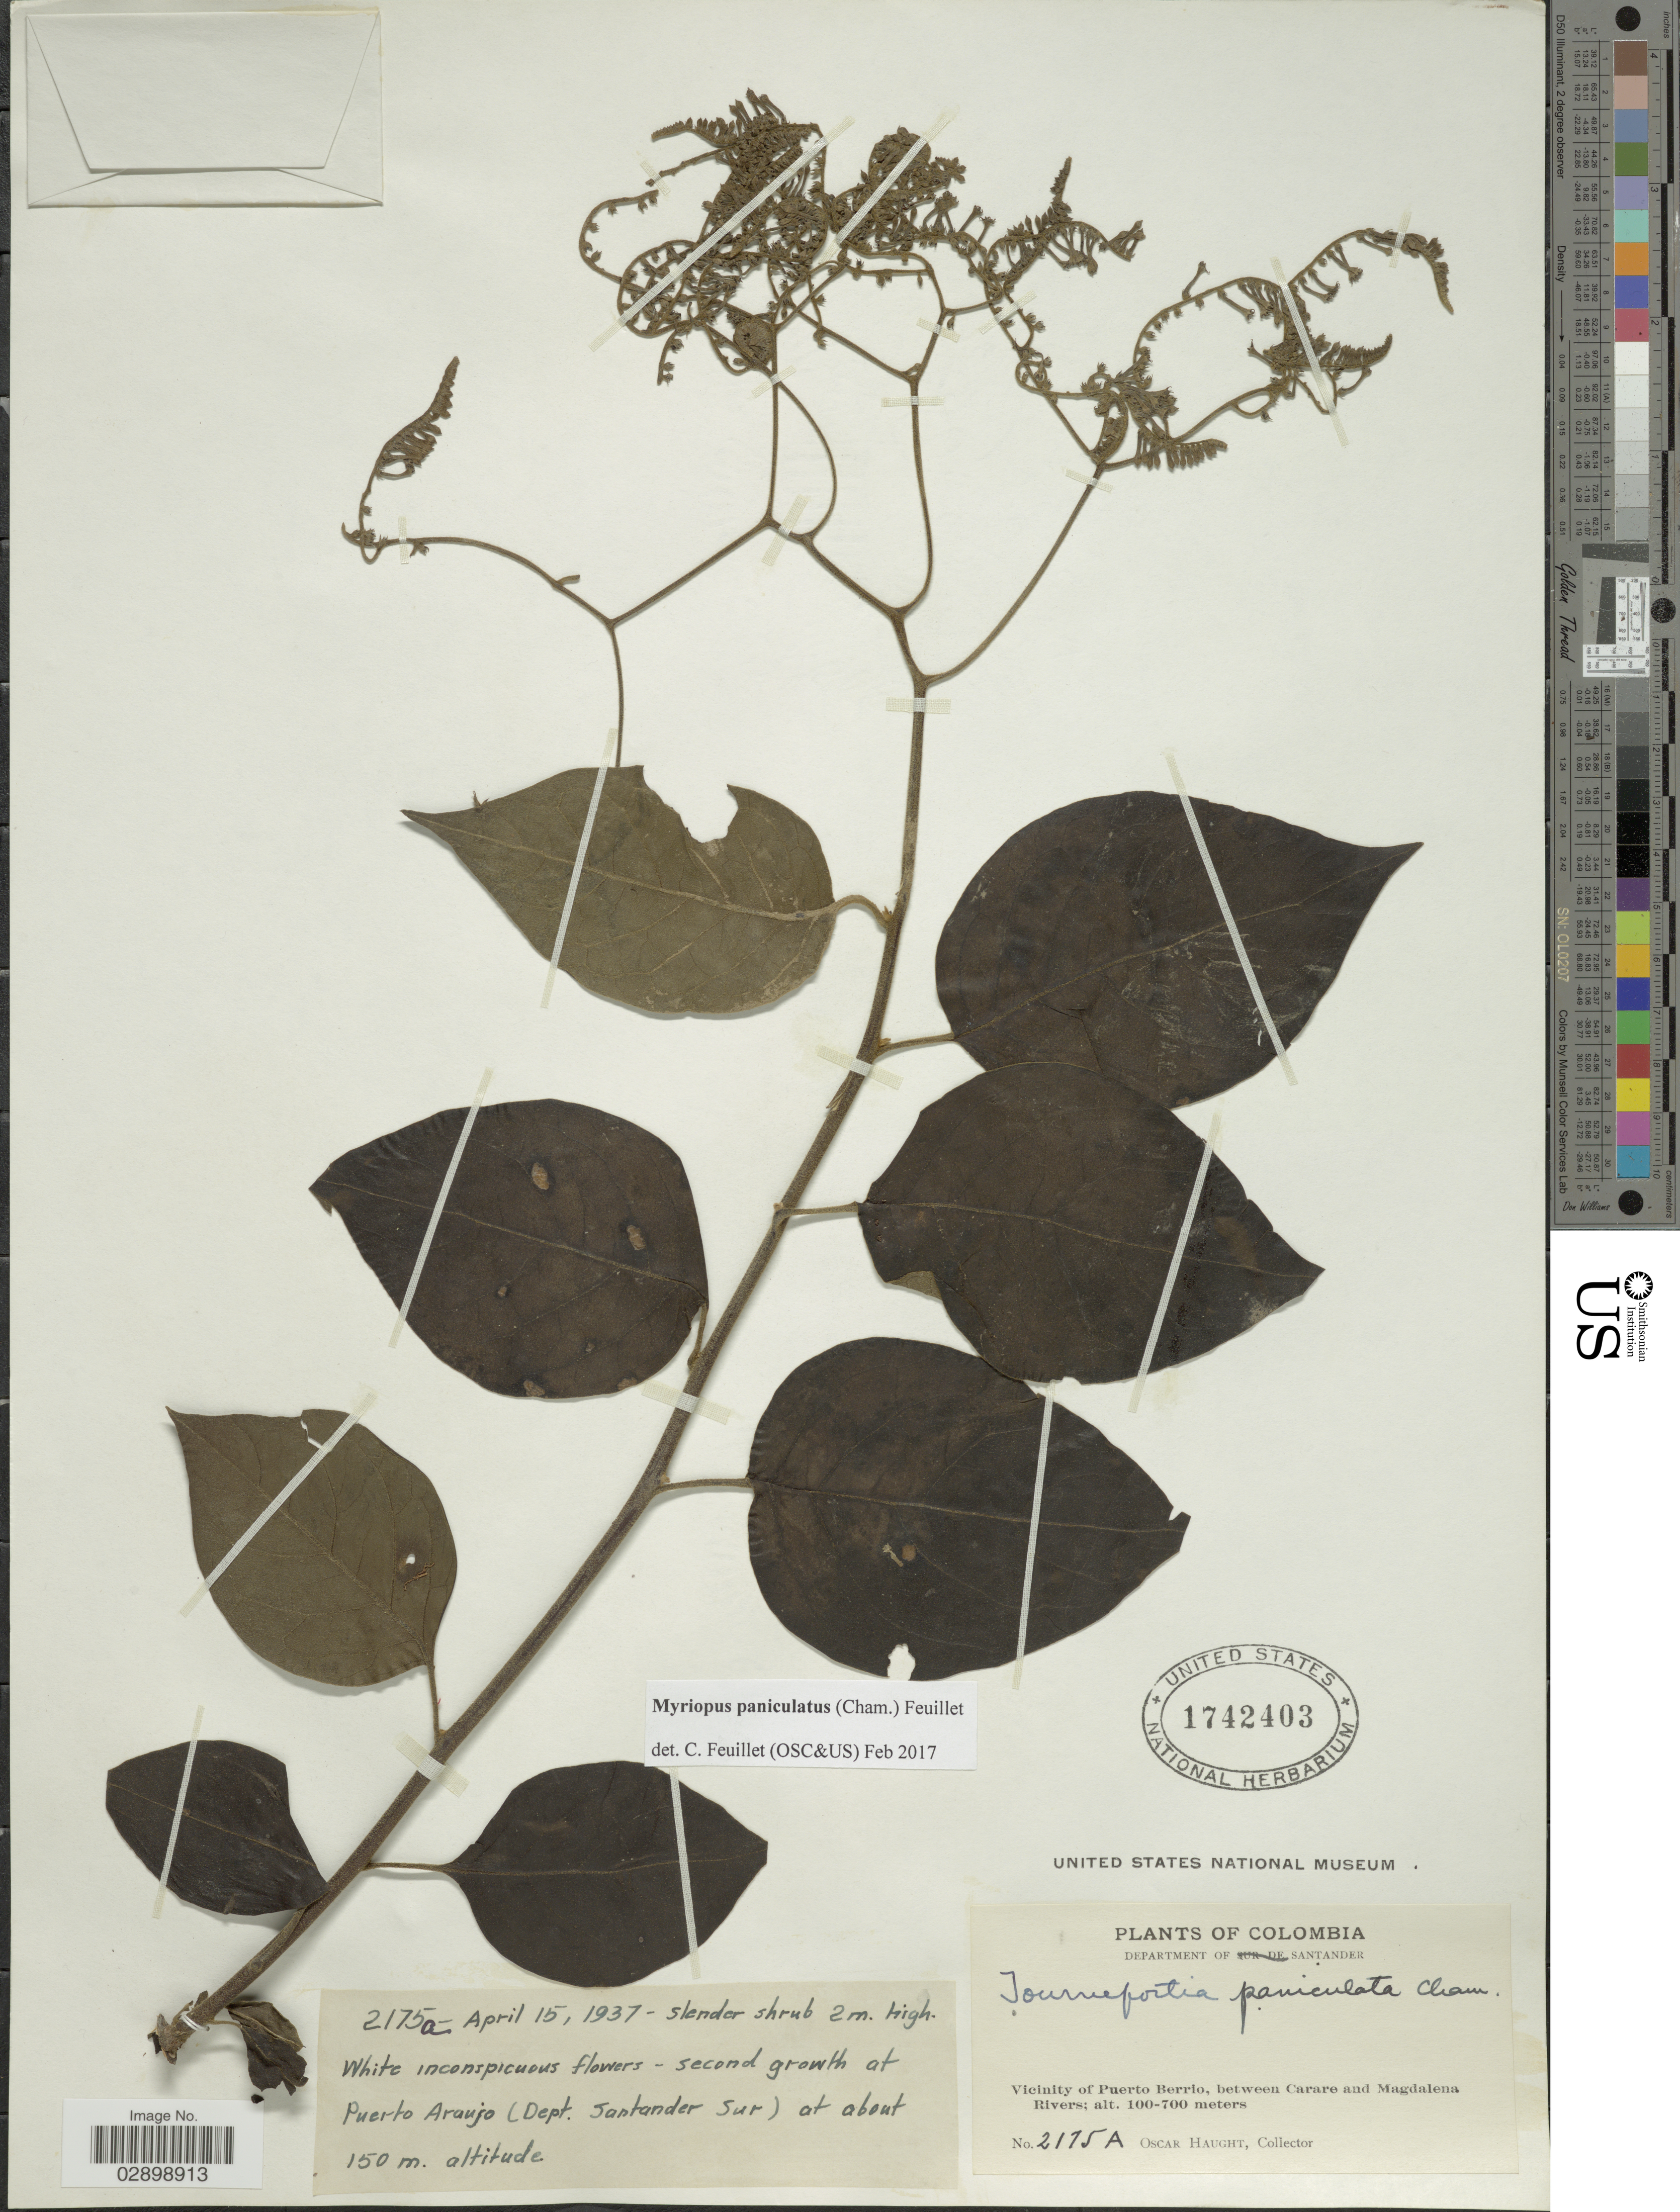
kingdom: Plantae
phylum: Tracheophyta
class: Magnoliopsida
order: Boraginales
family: Heliotropiaceae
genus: Myriopus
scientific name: Myriopus paniculatus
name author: (Cham.) Feuillet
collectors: O. L. Haught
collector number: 2175A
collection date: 1937-04-15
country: Colombia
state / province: Santander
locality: Vicinity of Puerto Berrio, between Carare and Magdalena Rivers. Puerto Araujo (Dept. Santander Sur).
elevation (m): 150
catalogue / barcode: US 1742403